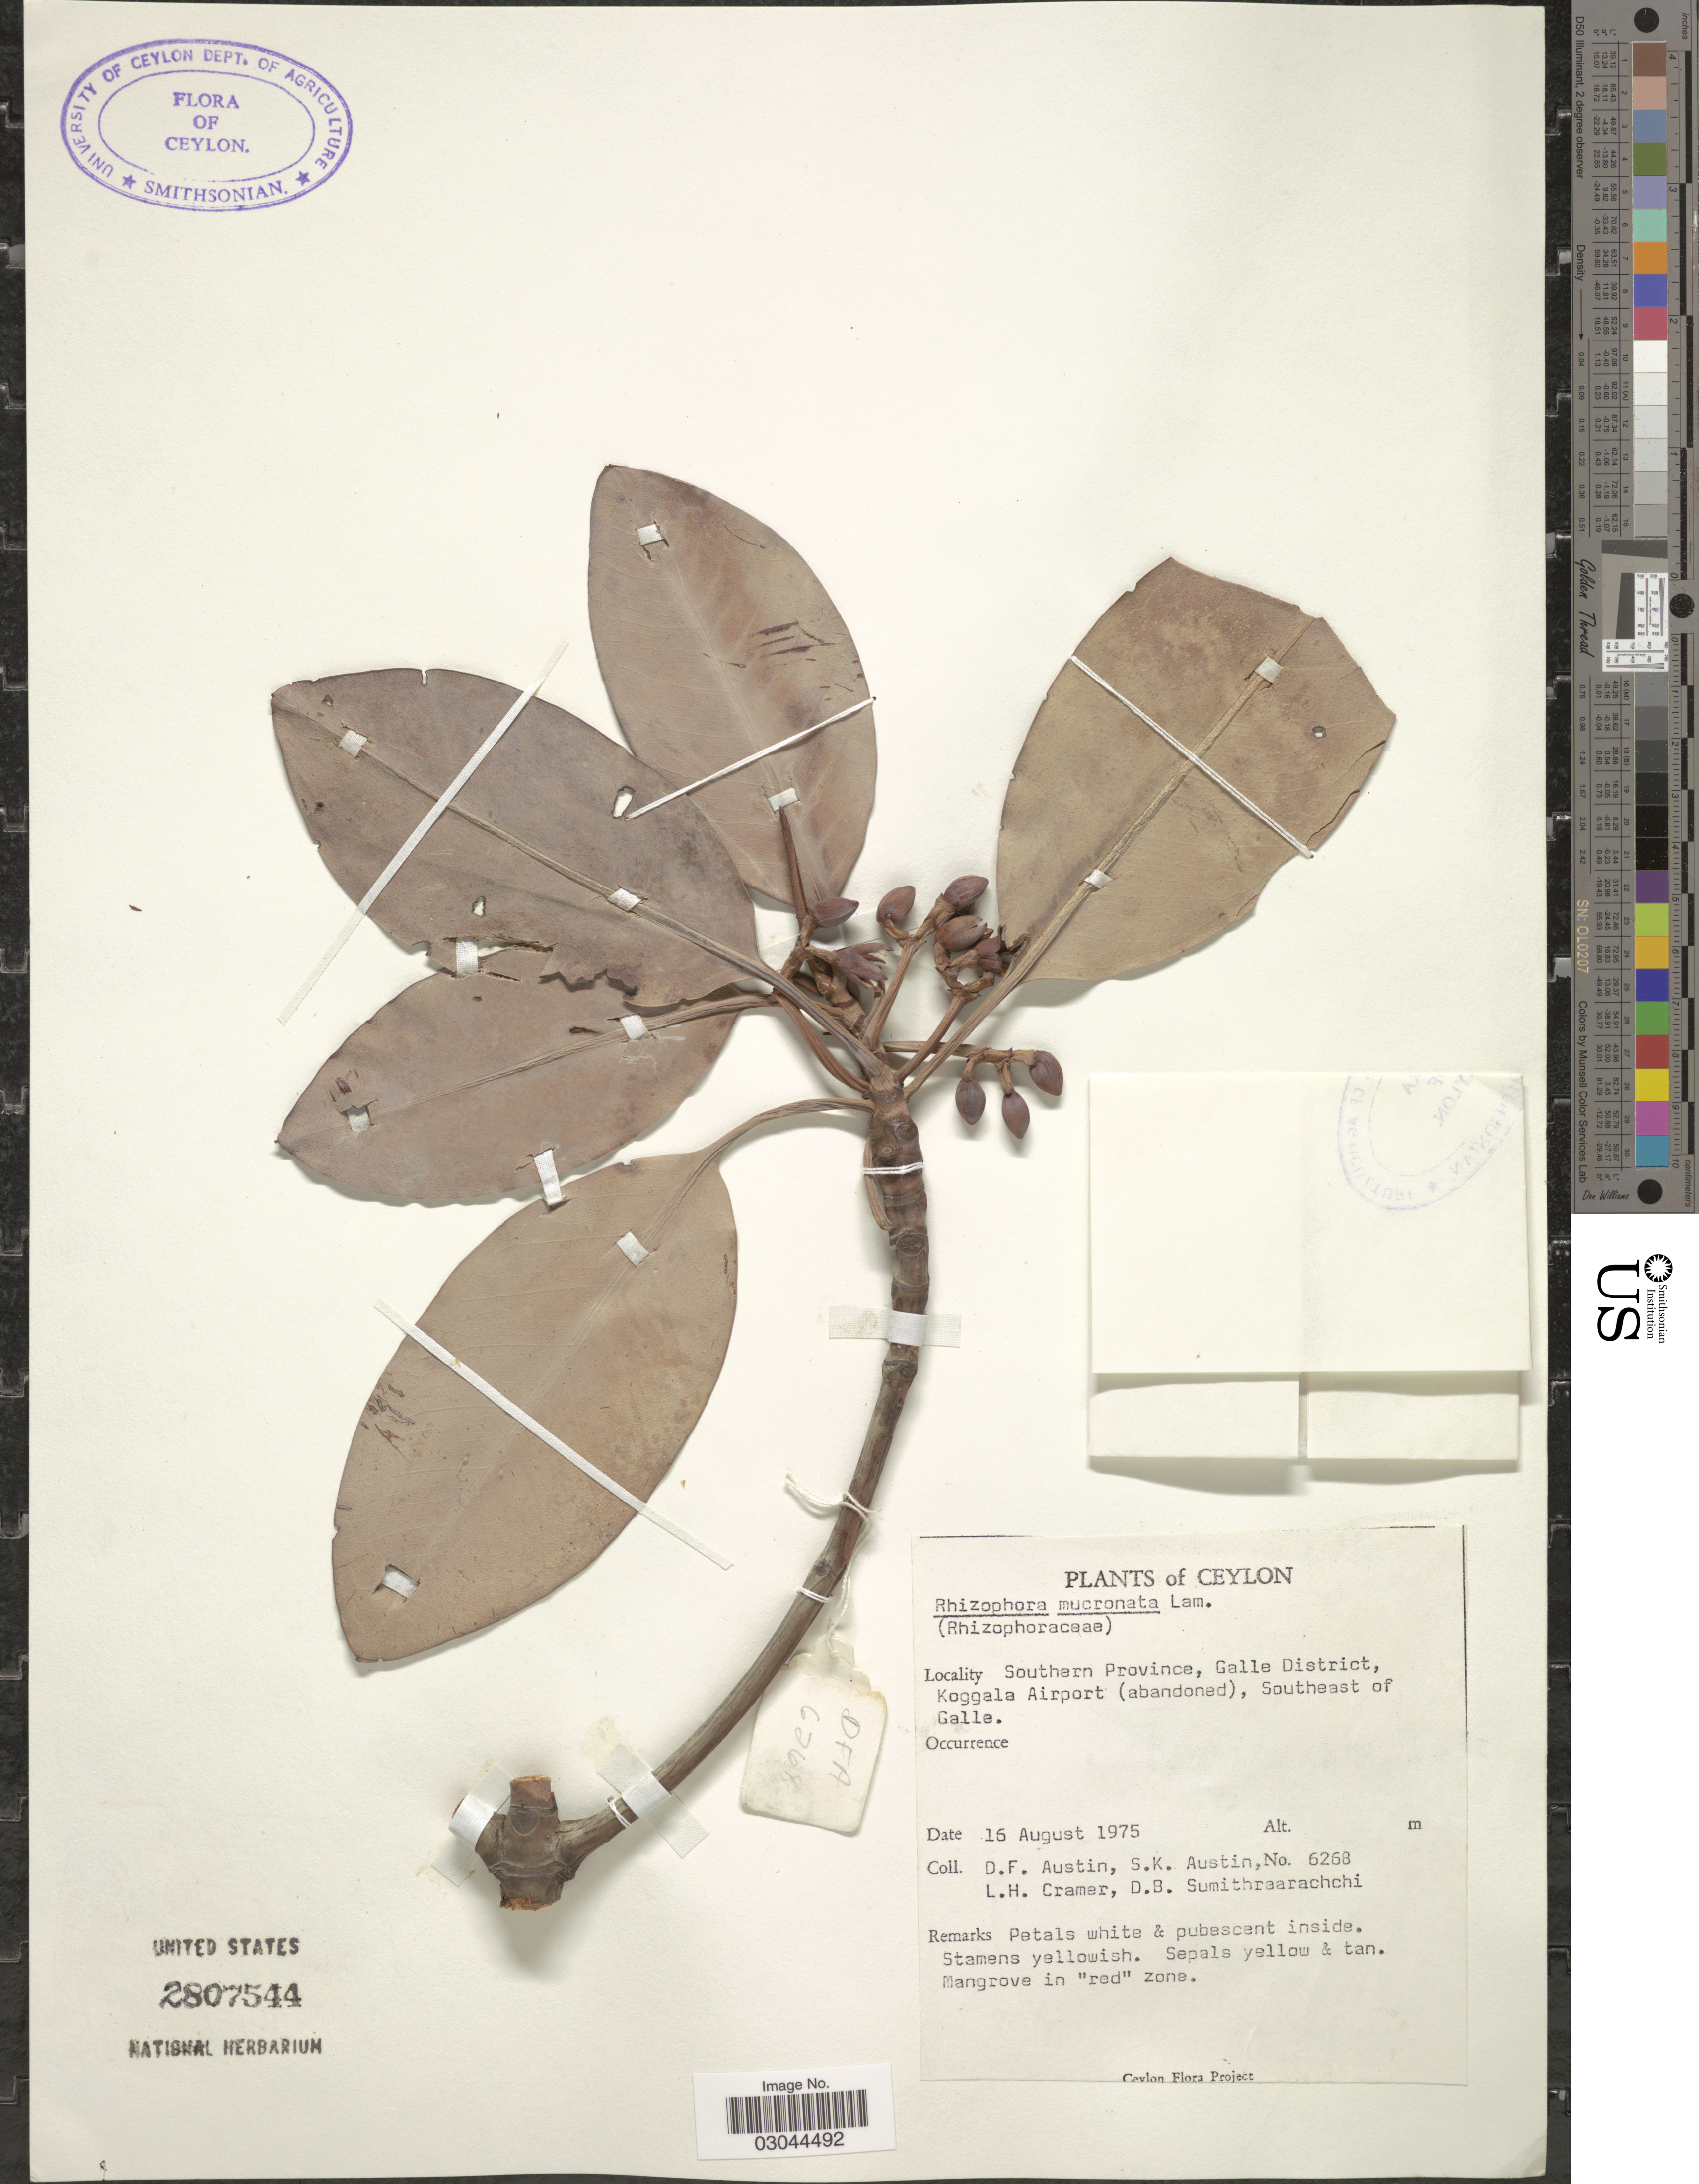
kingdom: Plantae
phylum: Tracheophyta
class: Magnoliopsida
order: Malpighiales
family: Rhizophoraceae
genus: Rhizophora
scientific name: Rhizophora mucronata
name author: Lam.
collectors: D. Austin, S. Austin, L. H. Cramer & D. B. Sumithraarachchi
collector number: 6268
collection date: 1975-08-16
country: Sri Lanka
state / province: Southern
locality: Ceylon. Southern Province, Galle District, Koggala Airport (abandoned), Southeast of Galle.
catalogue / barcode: US 2807544